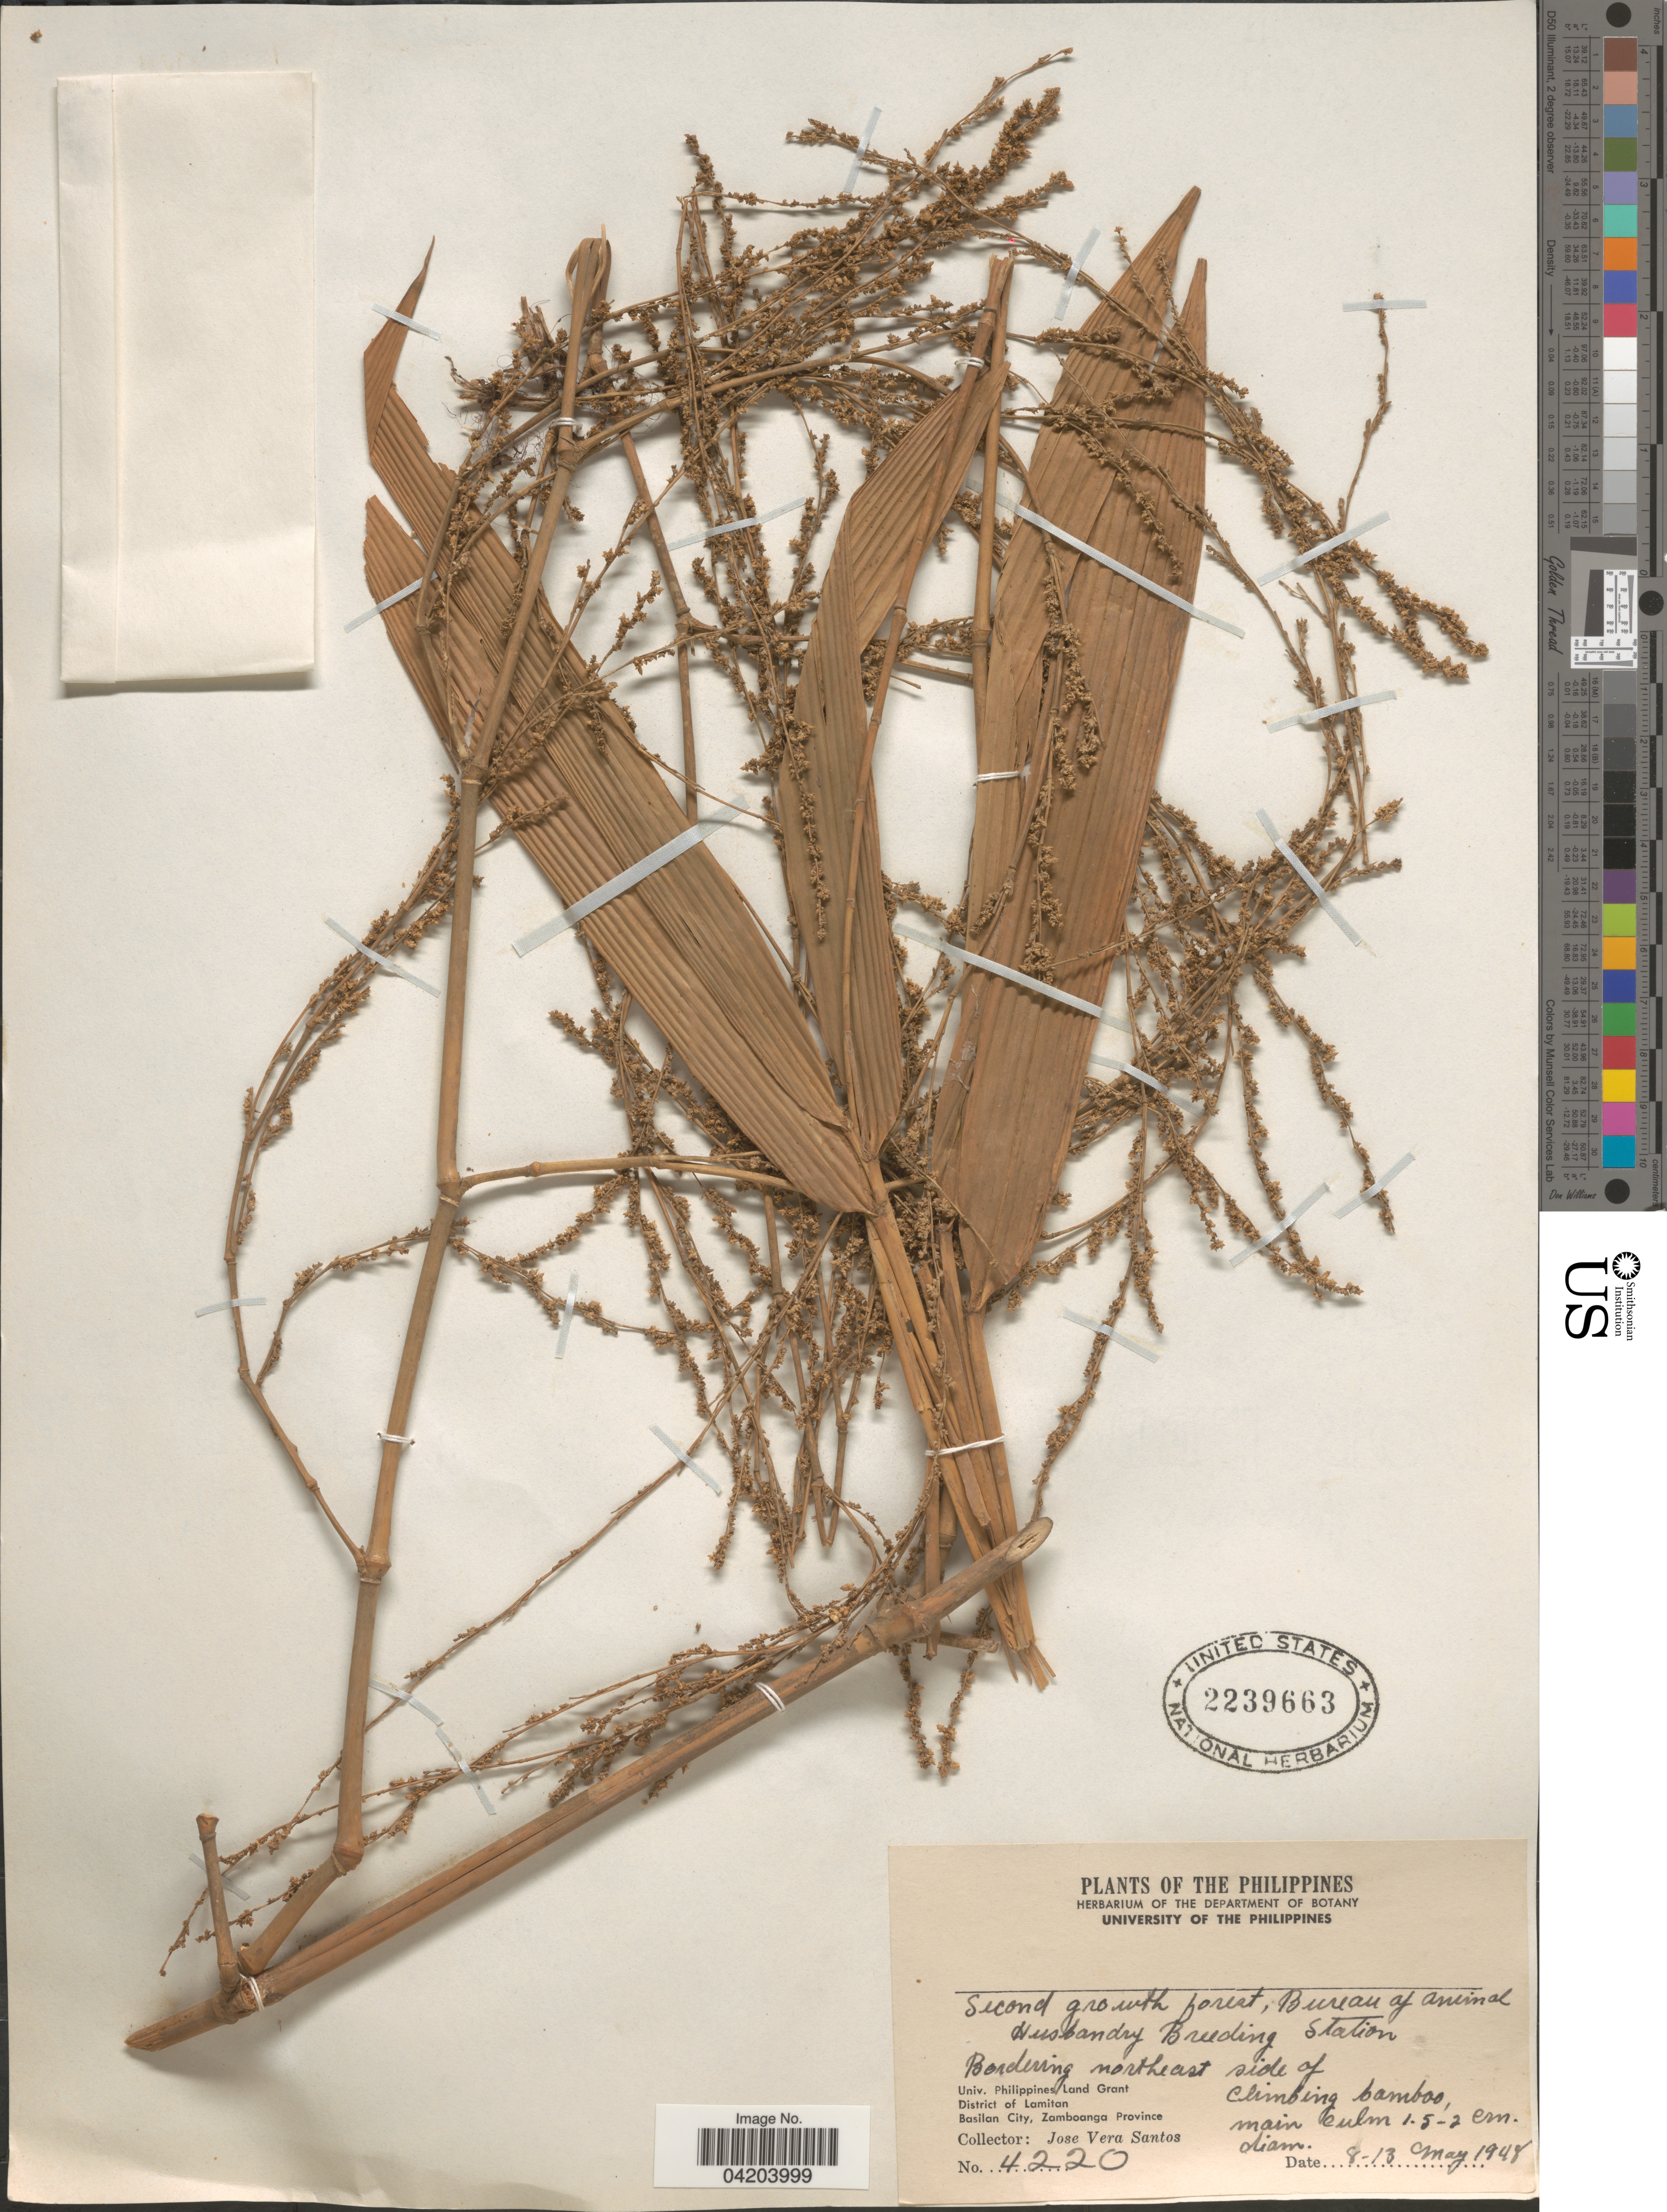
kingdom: Plantae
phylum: Tracheophyta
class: Liliopsida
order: Poales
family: Poaceae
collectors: J. Vera Santos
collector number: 4220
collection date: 1948-05-08/1948-05-13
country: Philippines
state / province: Muslim Mindanao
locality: The Philippines. Second growth forest, Bureau of Animal Husbandry Breeding Station. Bordering northeast side of Climbing bamboo. Univ. Philippines Land Grant. District of Lamitan. Basilan City, Zamboanga Province.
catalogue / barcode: US 2239663